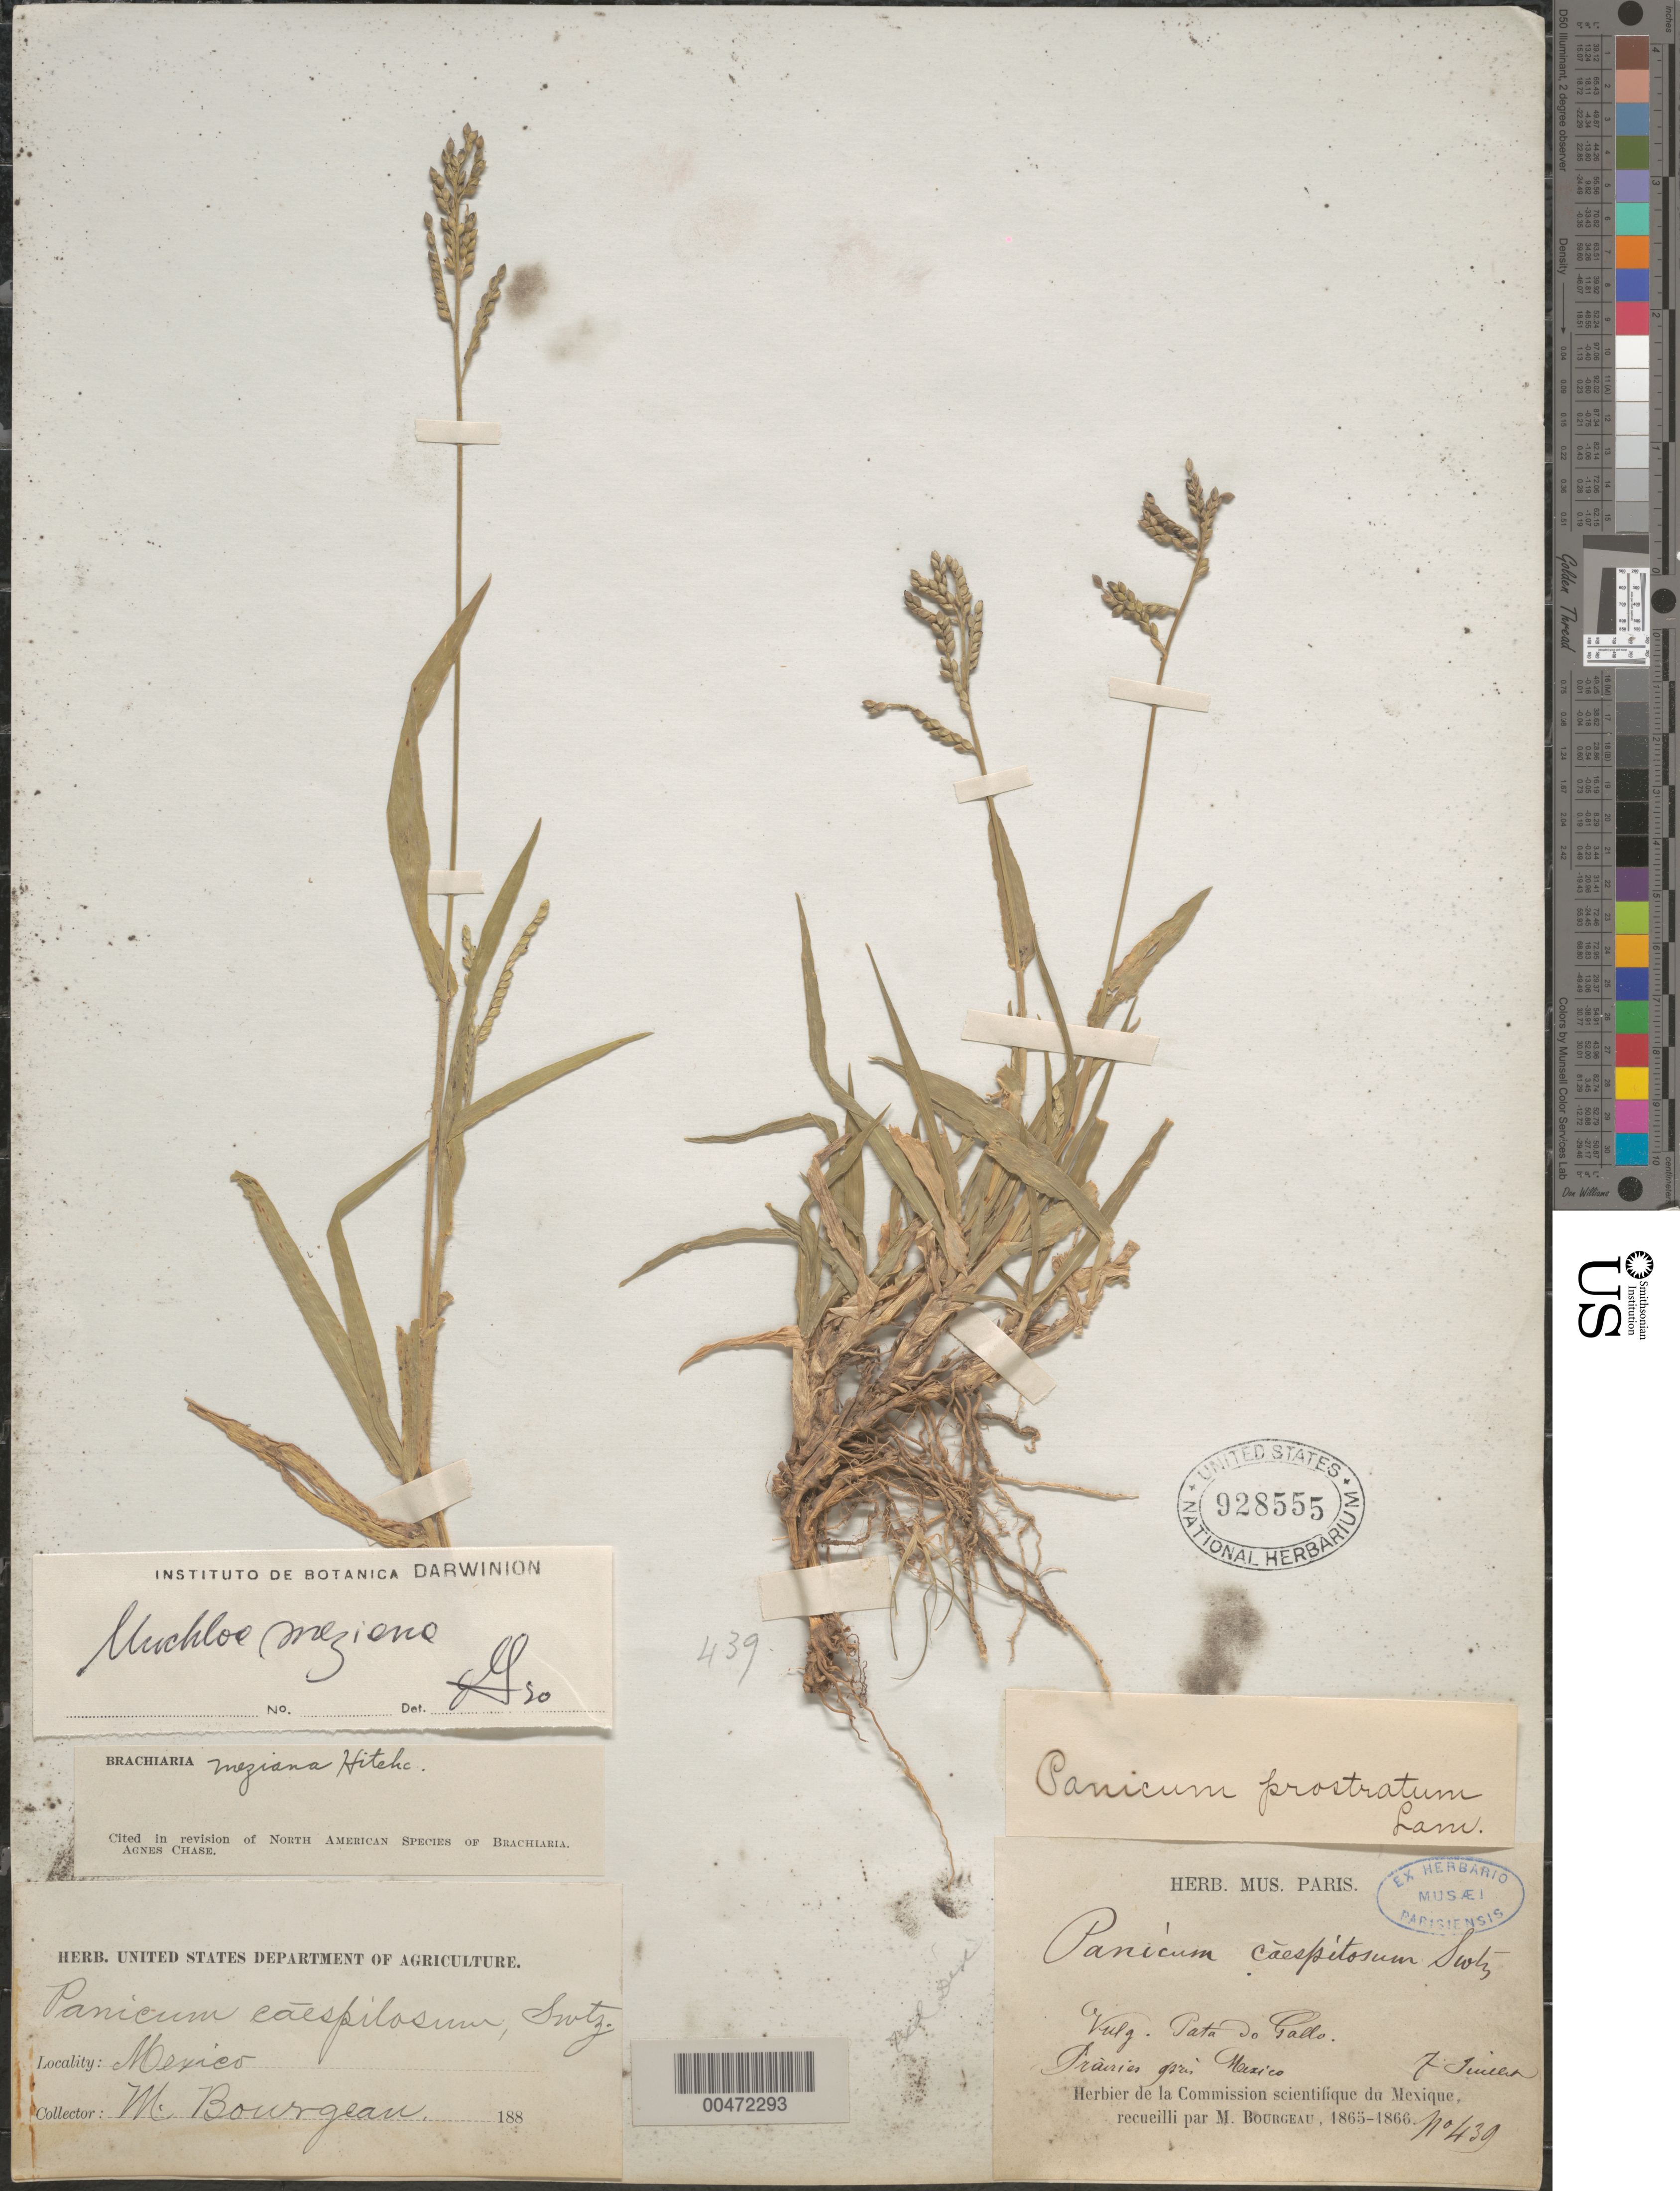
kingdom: Plantae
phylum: Tracheophyta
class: Liliopsida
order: Poales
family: Poaceae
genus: Urochloa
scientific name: Urochloa meziana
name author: (Hitchc.) Morrone & Zuloaga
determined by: Morrone, O. N., (SI), Instituto de Botánica Darwinion (Argentina)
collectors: E. Bourgeau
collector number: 439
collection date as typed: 7 Jul 1865 or 7 Jul 1866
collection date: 1865-07-07 or 1866-07-07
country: Mexico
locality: Vulg. Pata do Gallo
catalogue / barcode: US 928555